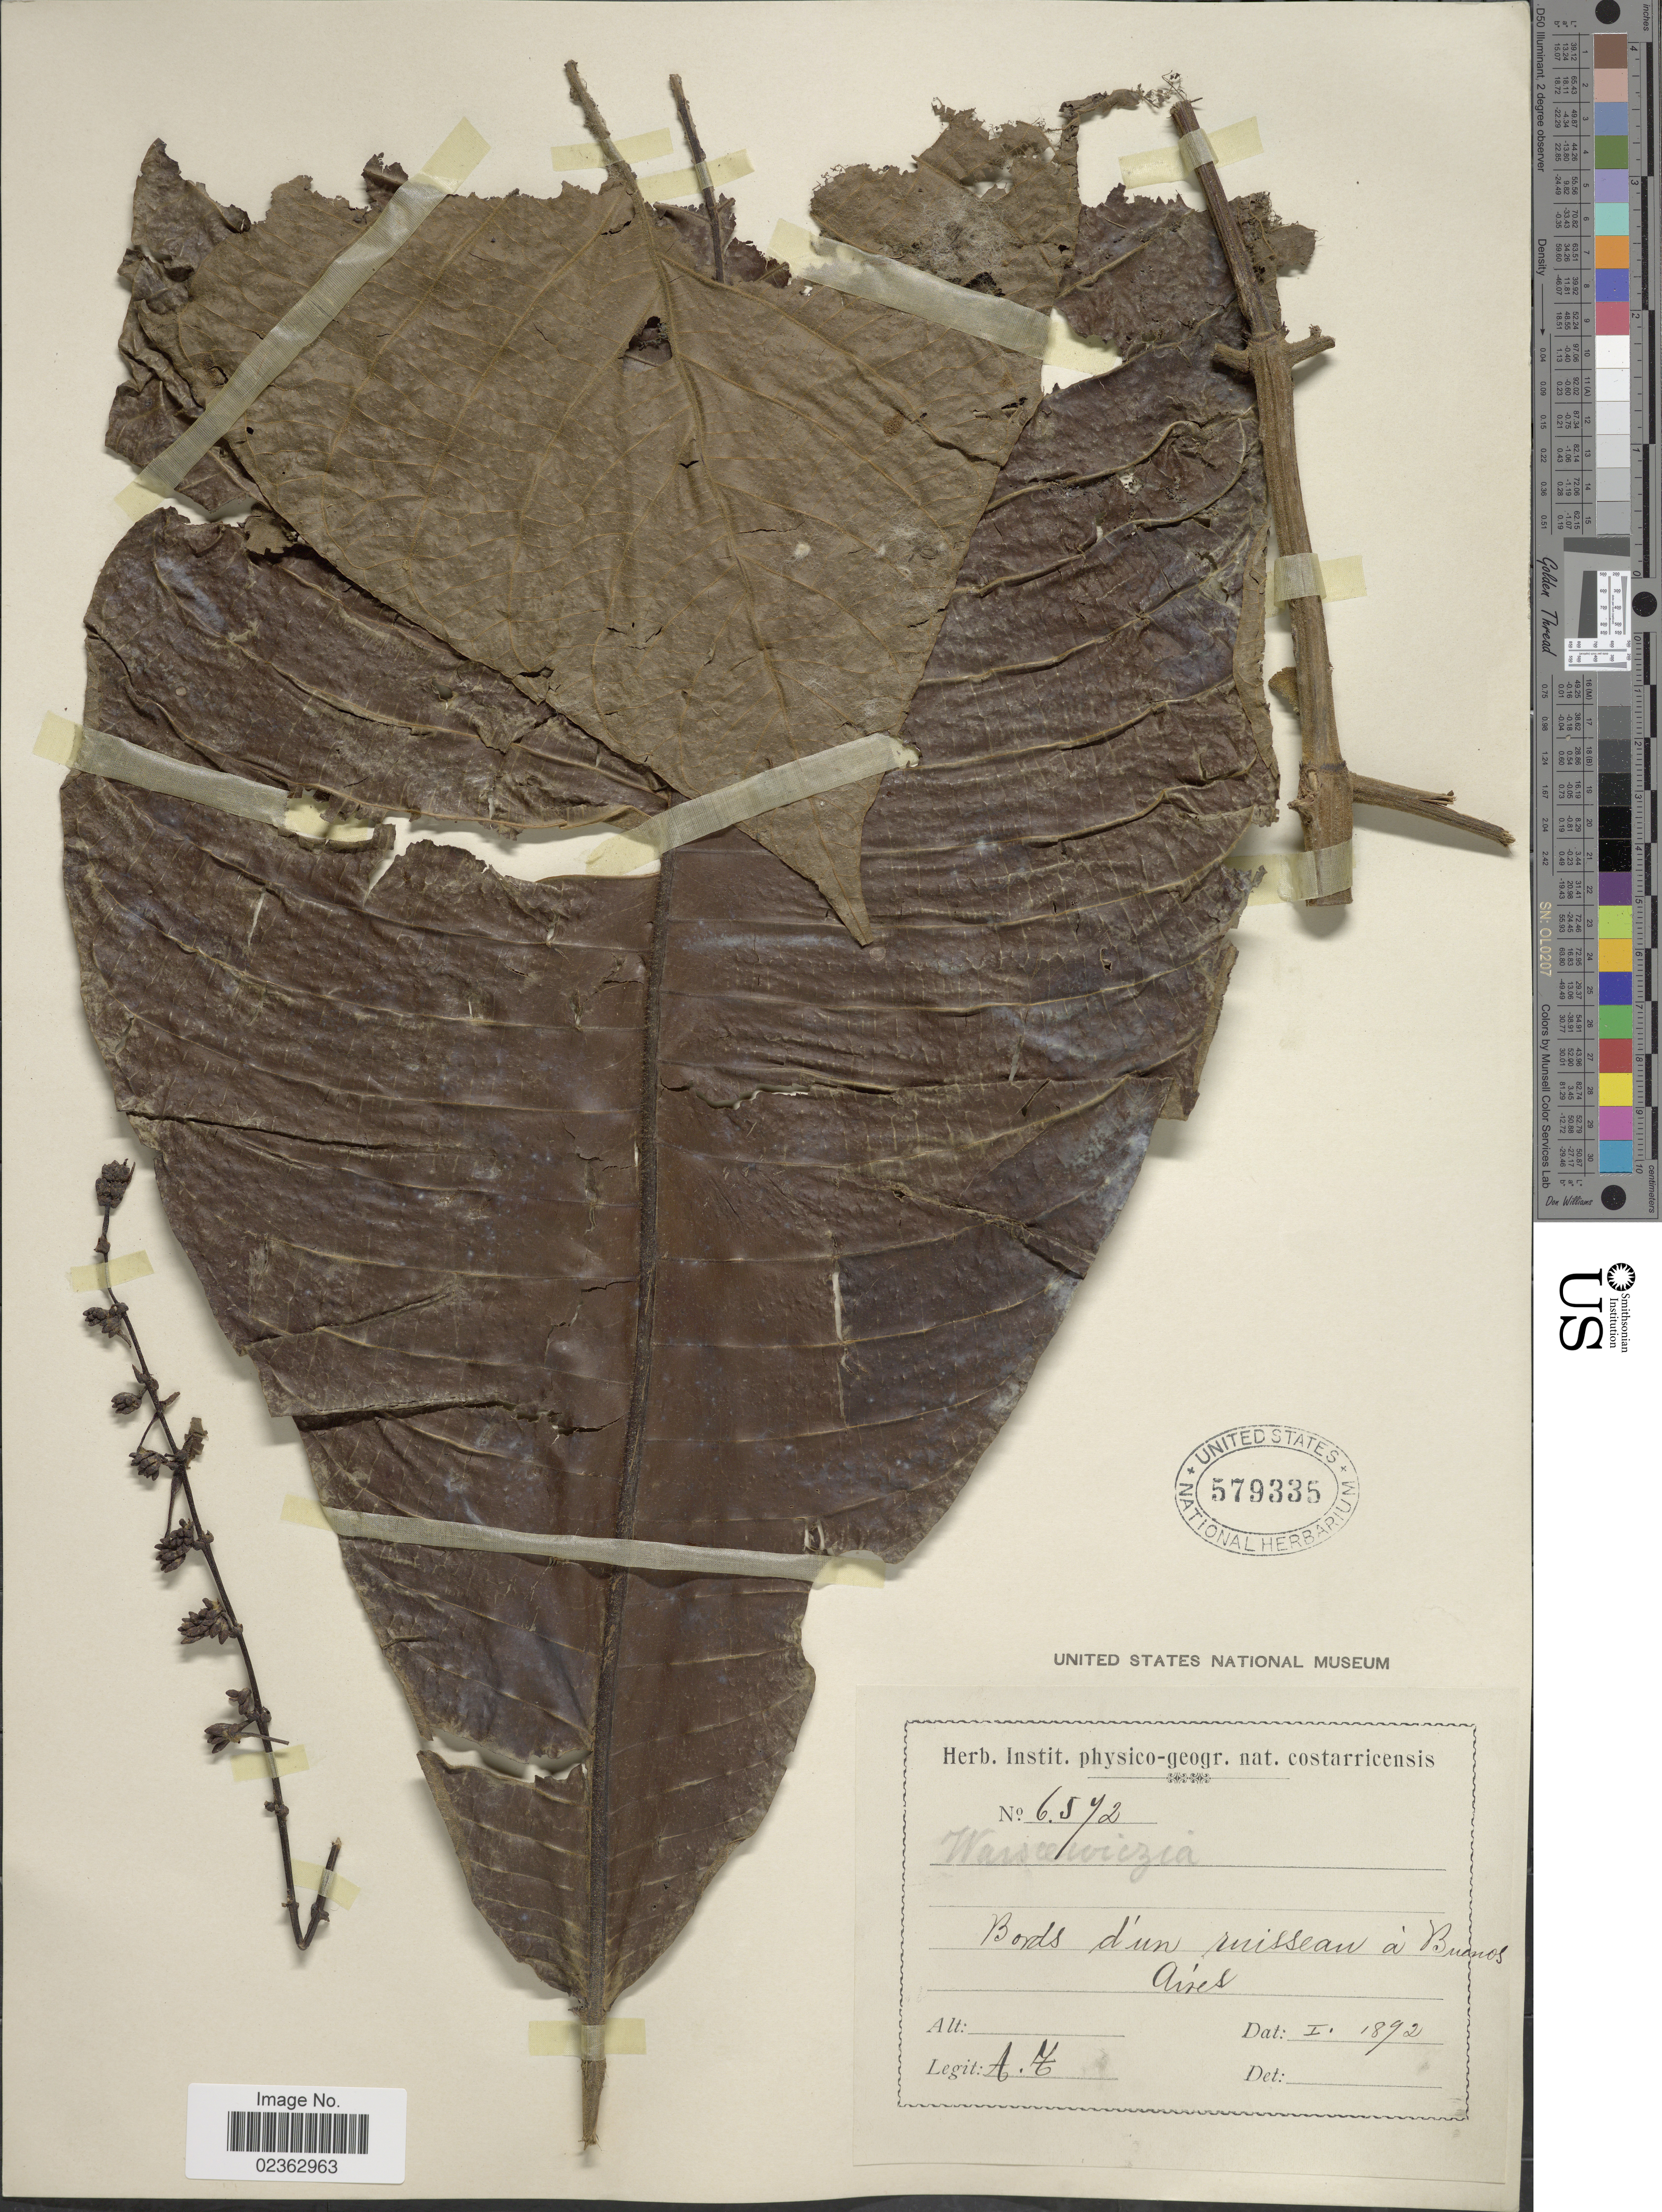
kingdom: Plantae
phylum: Tracheophyta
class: Magnoliopsida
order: Gentianales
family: Rubiaceae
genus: Warszewiczia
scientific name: Warszewiczia coccinea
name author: (Vahl) Klotzsch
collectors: A. T.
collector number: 6572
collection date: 1892-01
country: Costa Rica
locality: Bords d'un ruissean a Buenos Aires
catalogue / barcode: US 579335